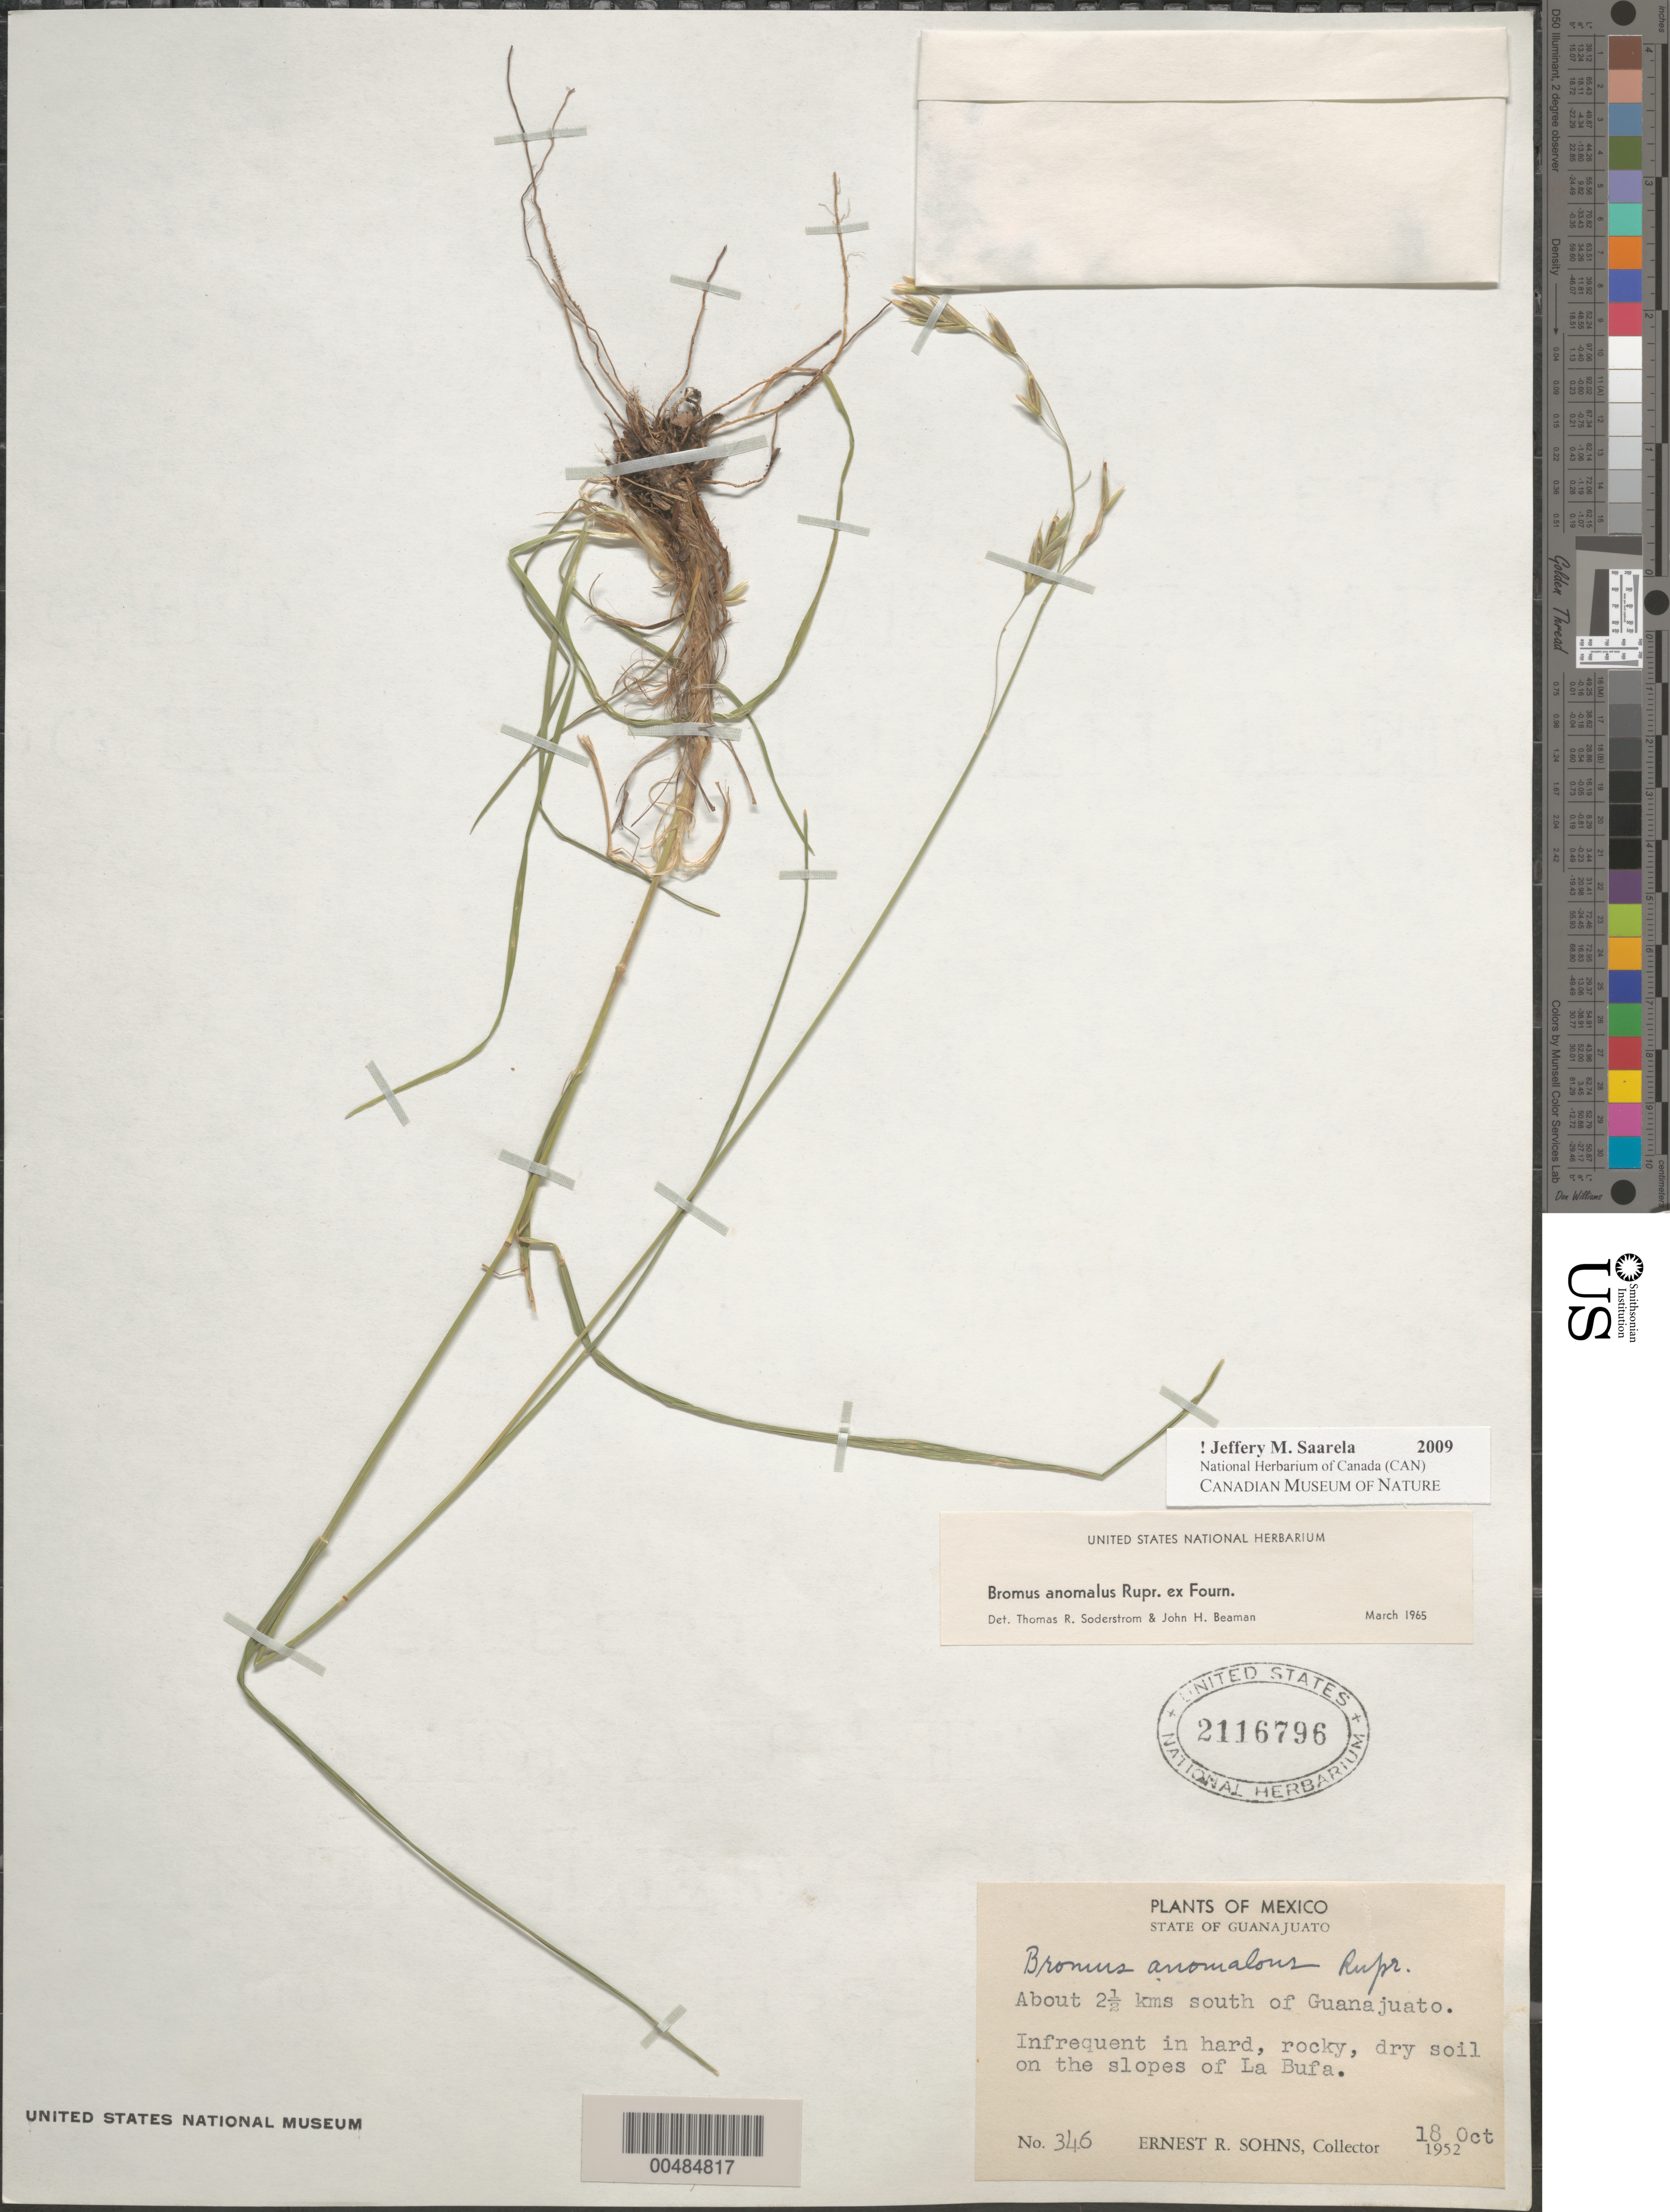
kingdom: Plantae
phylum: Tracheophyta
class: Liliopsida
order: Poales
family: Poaceae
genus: Bromus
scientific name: Bromus anomalus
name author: Rupr. ex E. Fourn.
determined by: Soderstrom, T. R.; Beaman, J. H.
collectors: E. R. Sohns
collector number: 346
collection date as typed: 18 Oct 1952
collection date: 1952-10-18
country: Mexico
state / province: Guanajuato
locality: About 2.5 km S of Guanajuato, on the slopes of La Bufa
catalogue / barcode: US 2116796